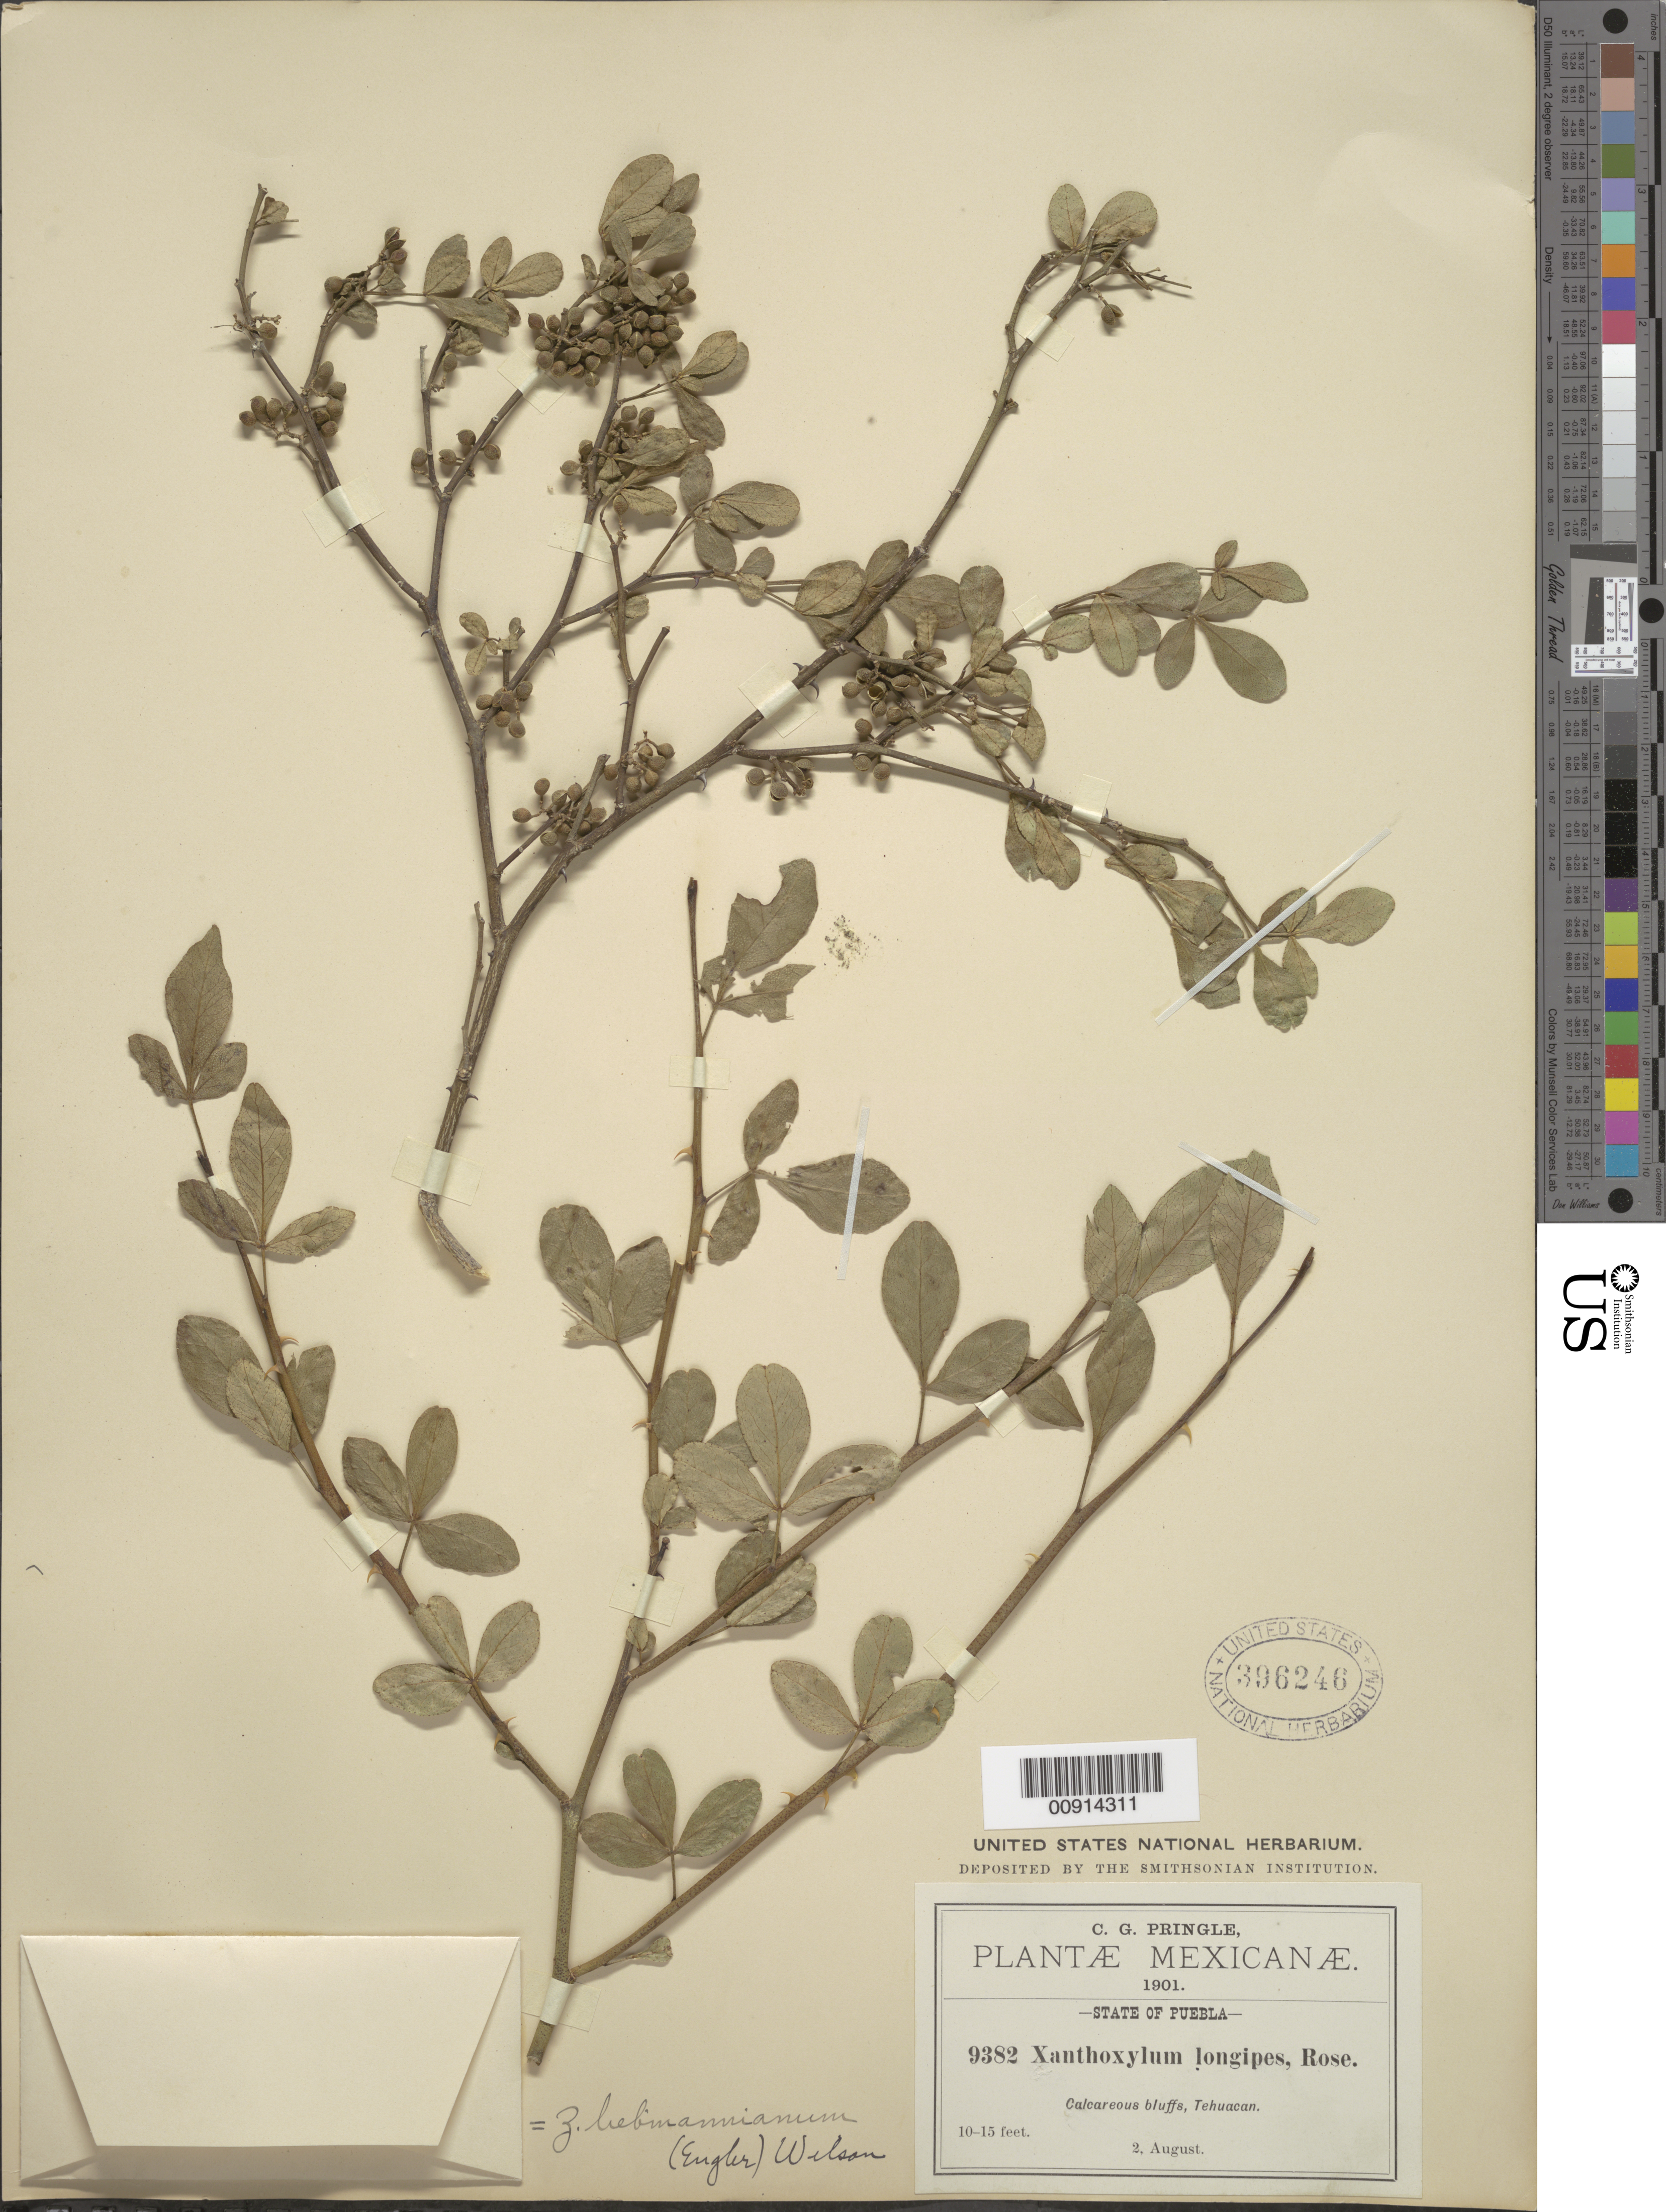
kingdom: Plantae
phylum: Tracheophyta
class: Magnoliopsida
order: Sapindales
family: Rutaceae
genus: Zanthoxylum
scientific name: Zanthoxylum liebmannianum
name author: (Engl.) P. Wilson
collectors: C. G. Pringle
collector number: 9382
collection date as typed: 02 Aug 1901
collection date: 1901-08-02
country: Mexico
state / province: Puebla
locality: Tehuacán, State of Puebla.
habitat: Calcareous bluffs.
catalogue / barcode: US 396246